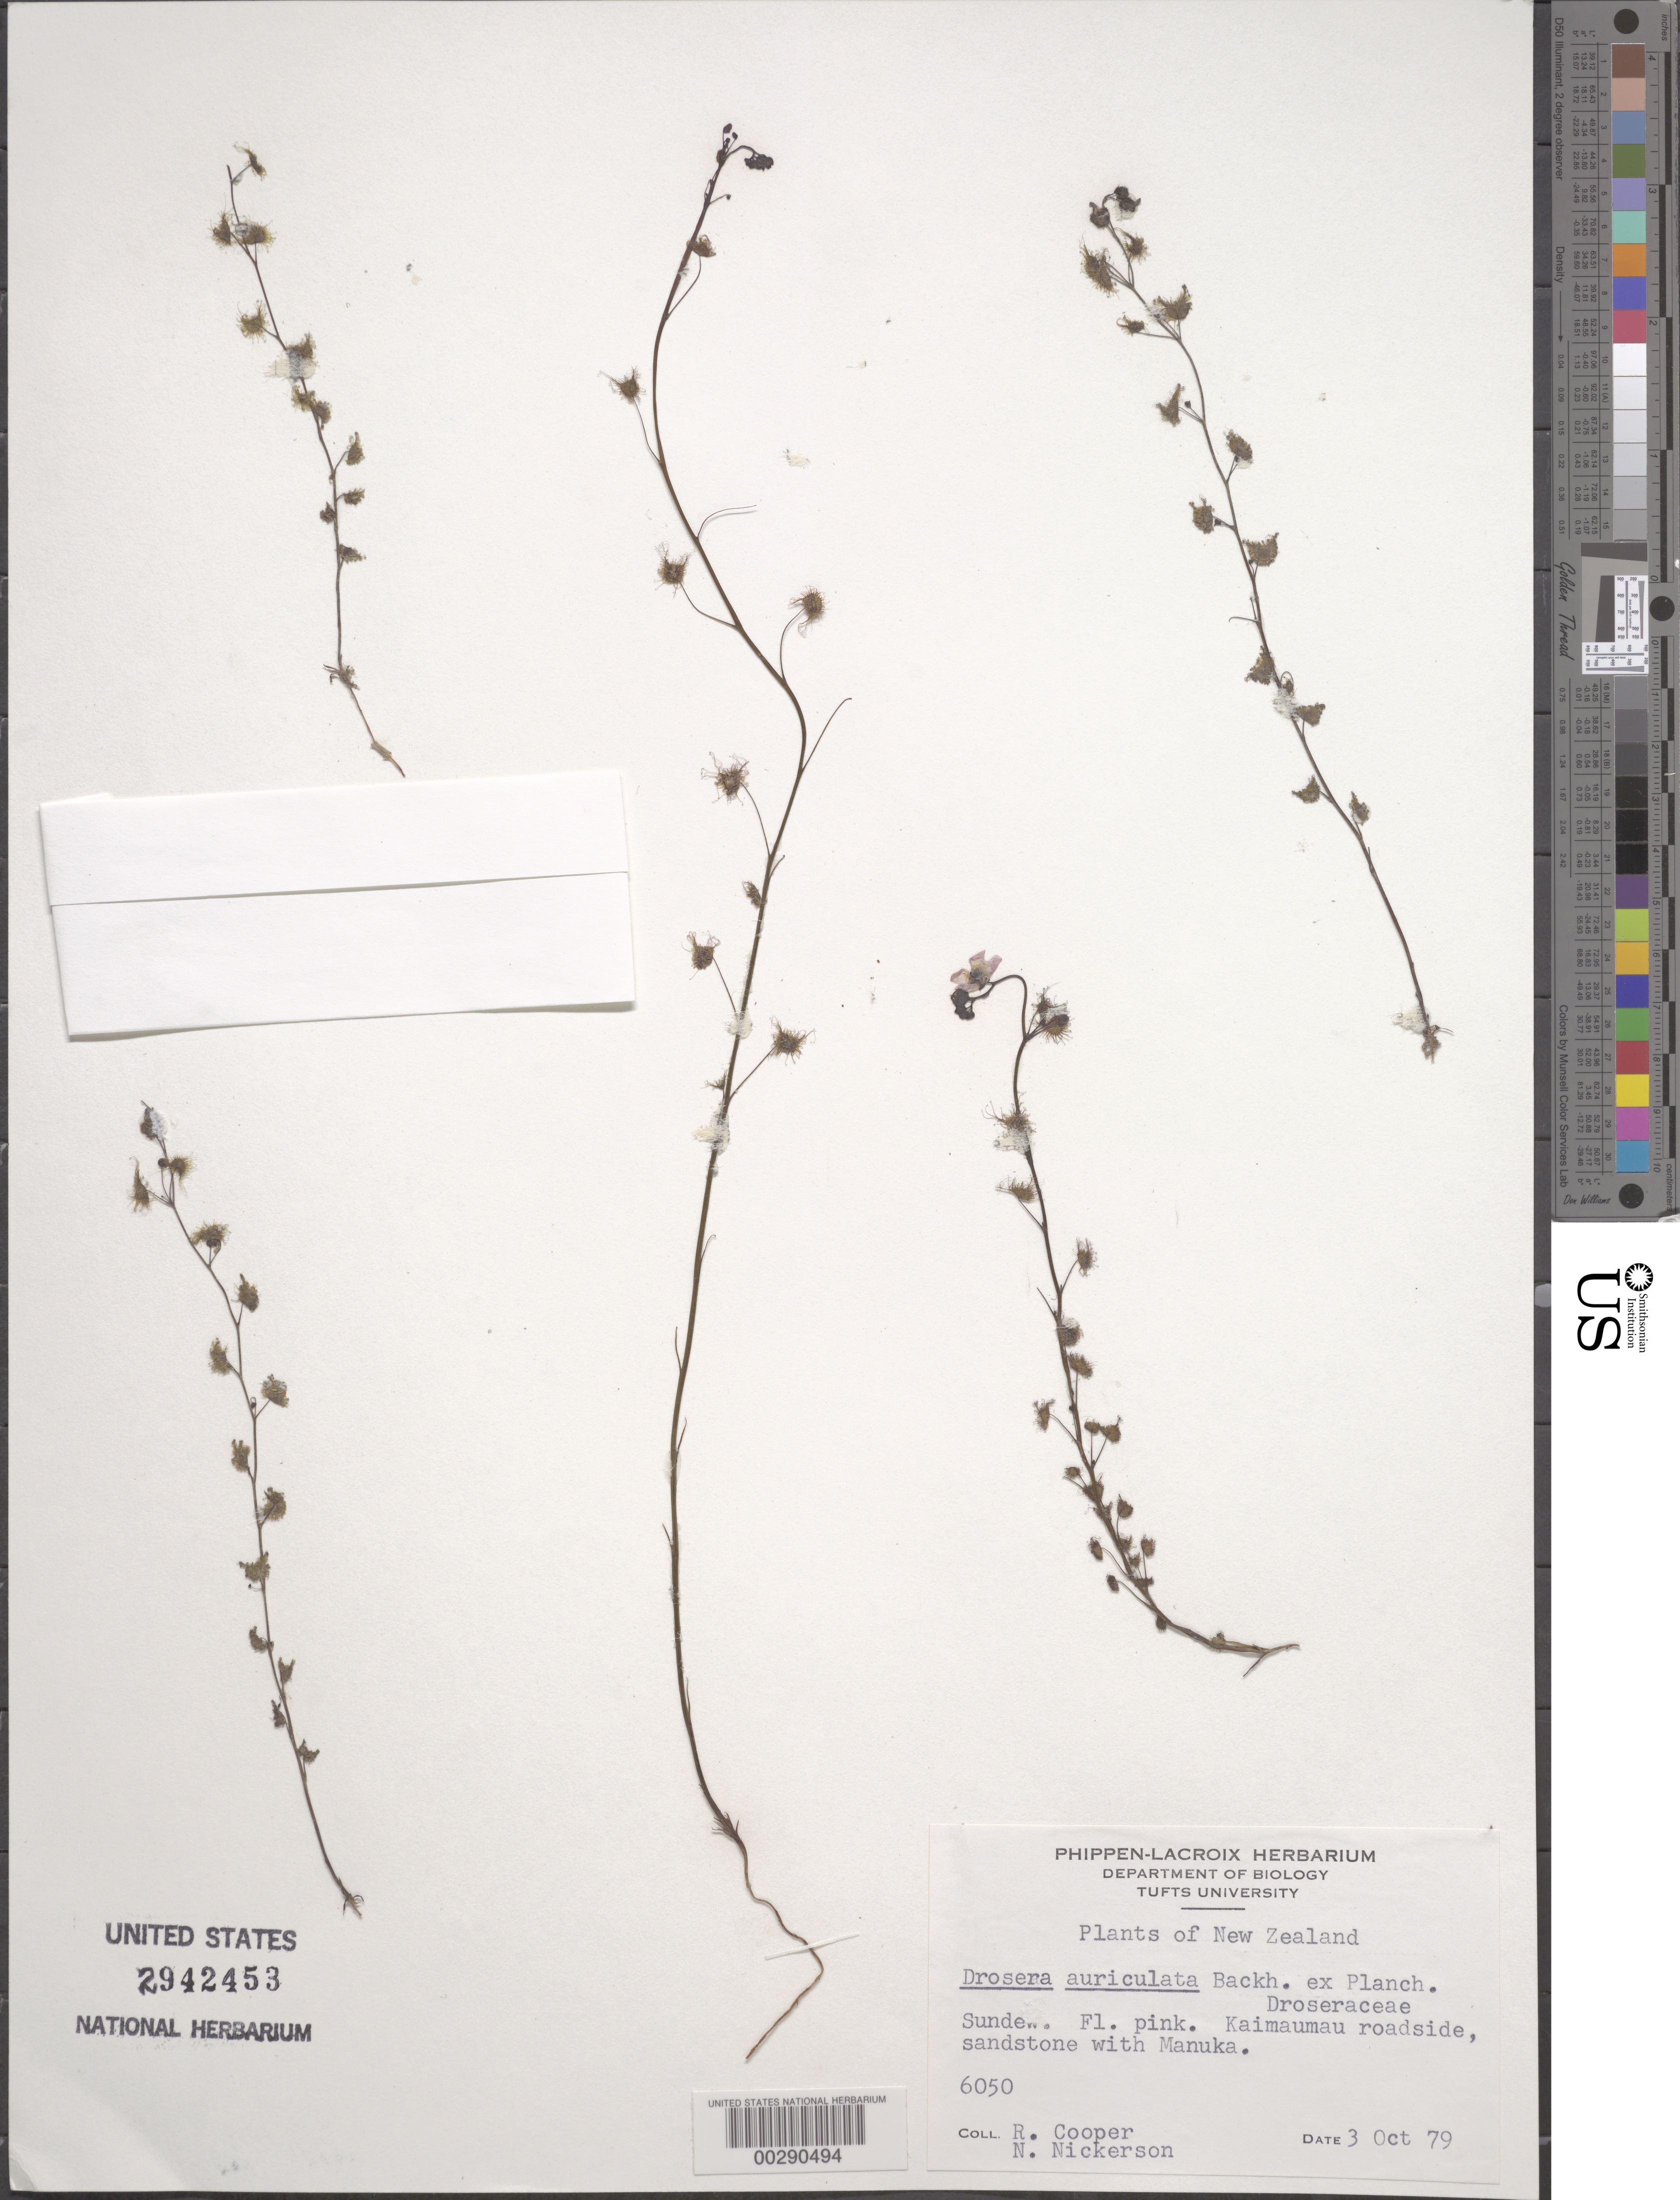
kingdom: Plantae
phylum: Tracheophyta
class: Magnoliopsida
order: Caryophyllales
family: Droseraceae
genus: Drosera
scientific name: Drosera auriculata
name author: Backh. ex Planch.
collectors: R. Cooper & N. Nickerson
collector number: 6050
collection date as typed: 03 Oct 1979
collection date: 1979-10-03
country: New Zealand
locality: Kaimaumau roadside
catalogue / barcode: US 2942453